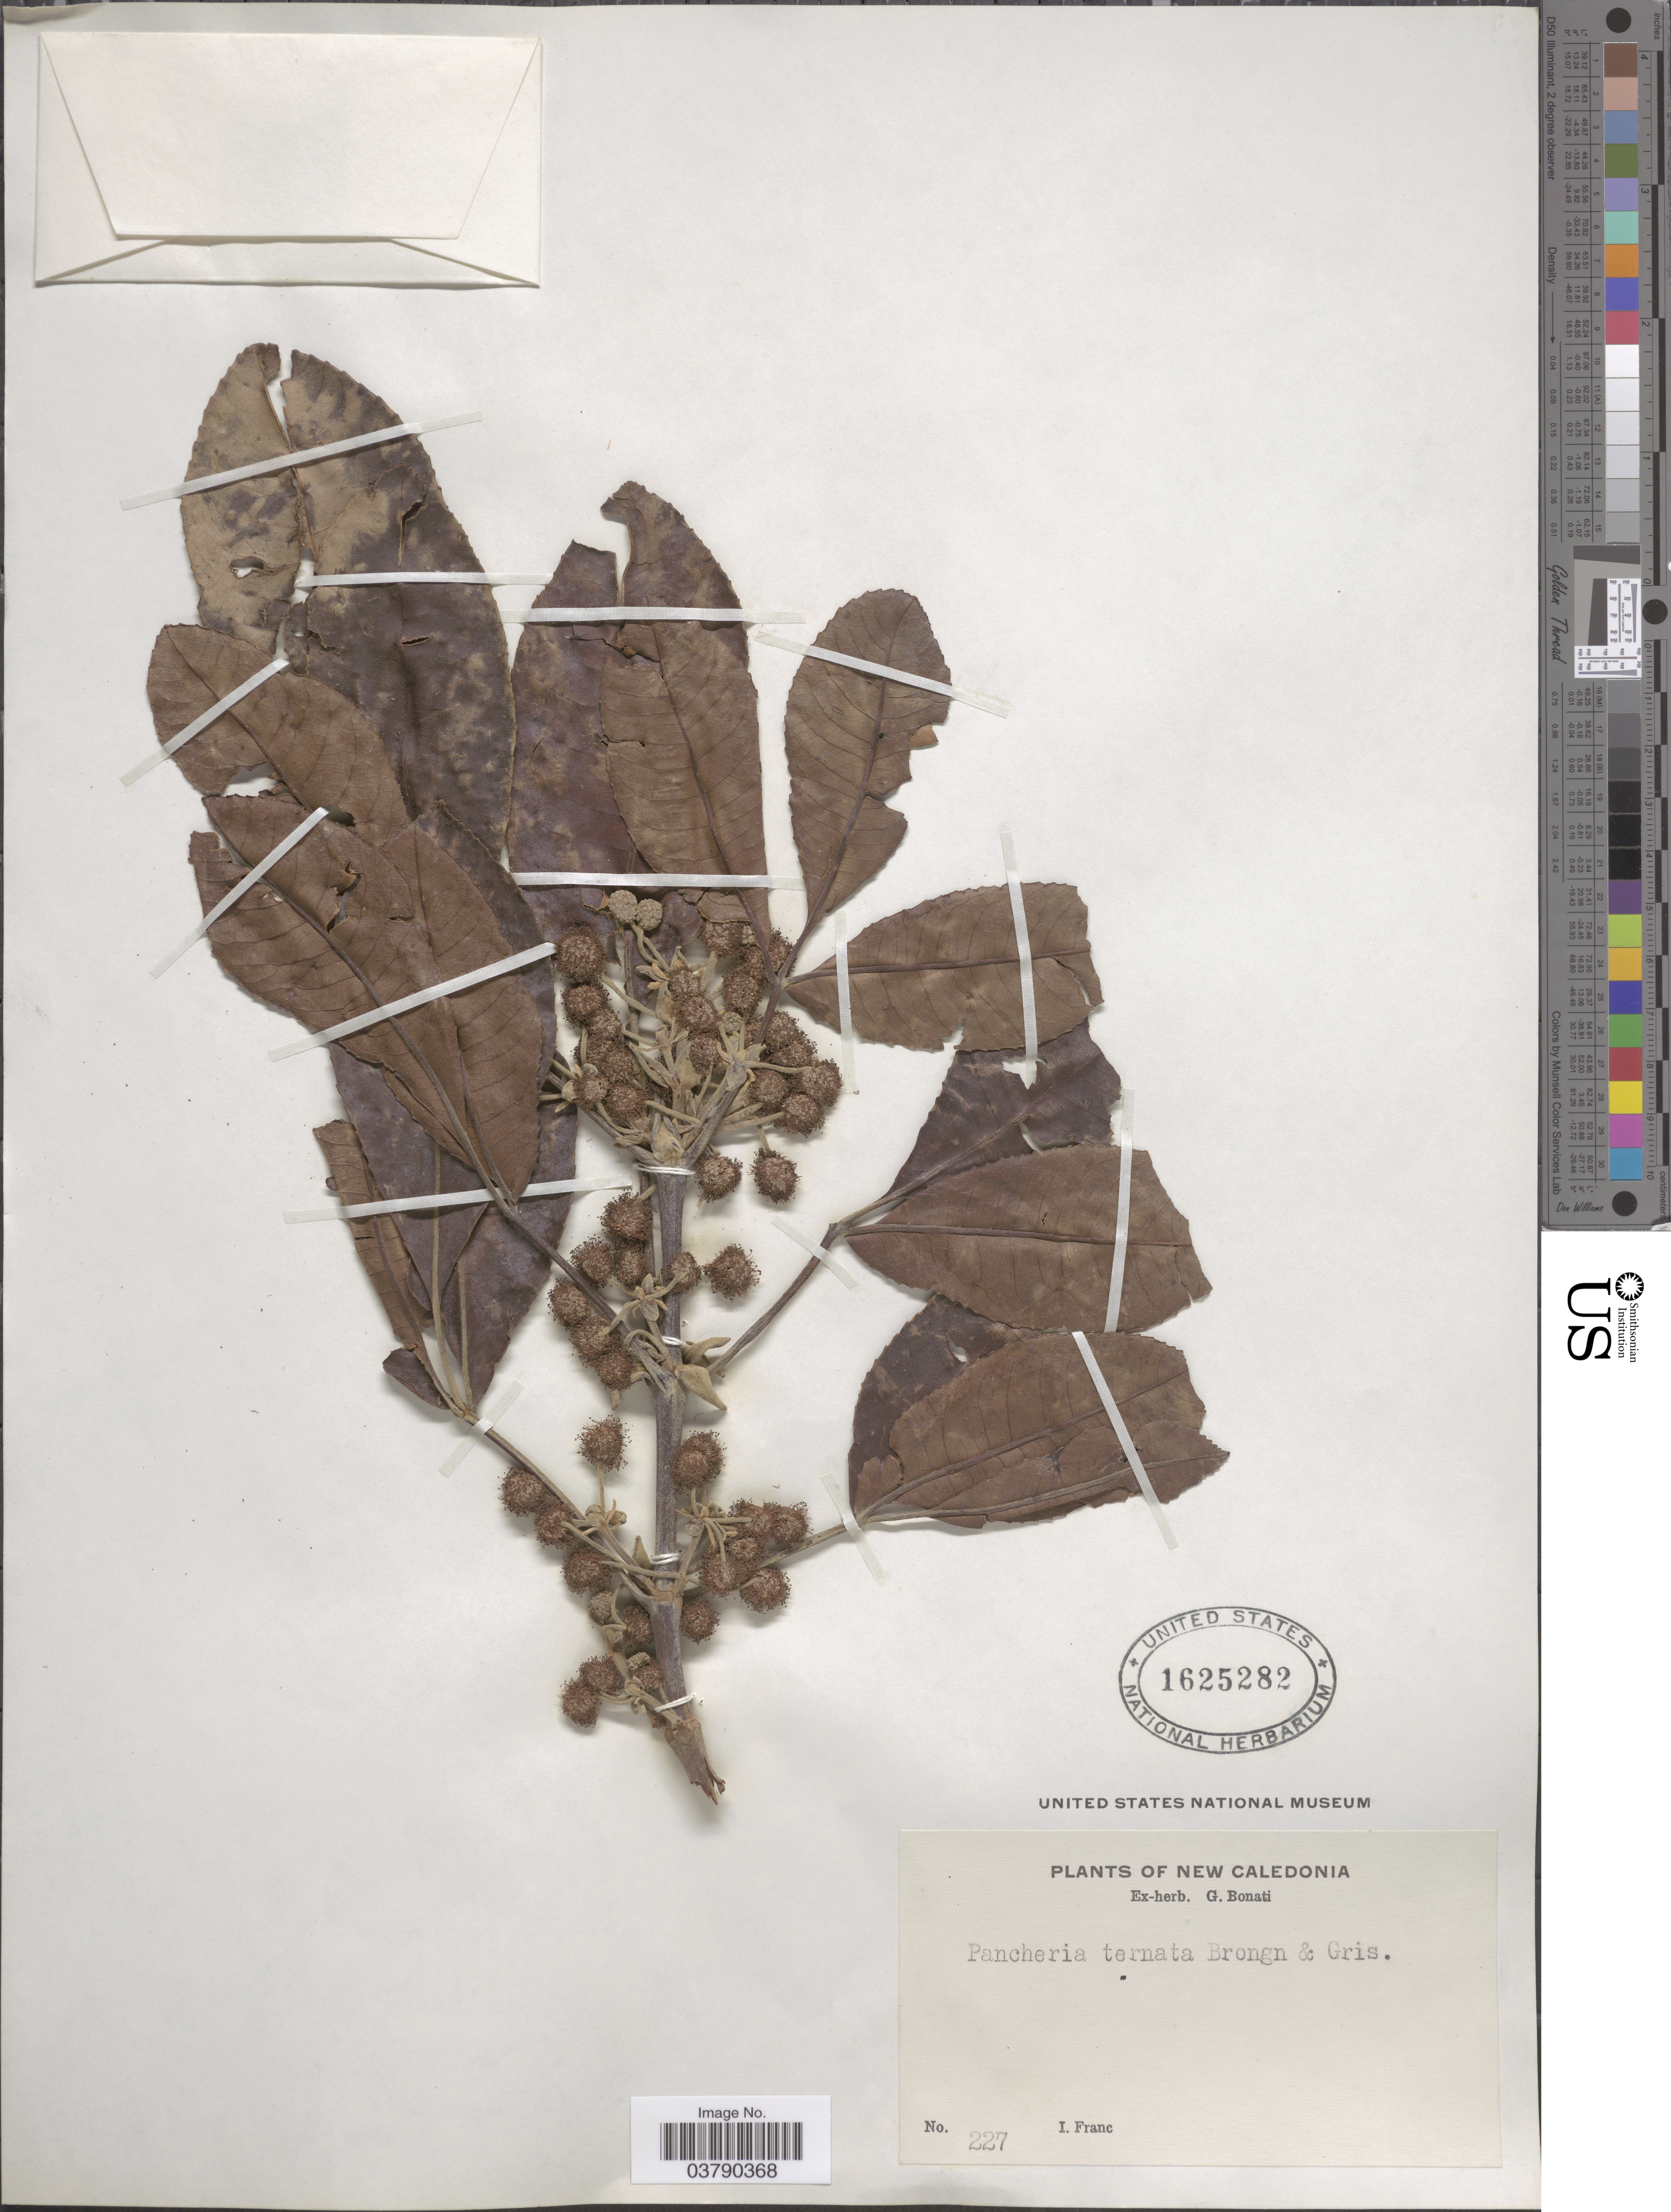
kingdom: Plantae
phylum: Tracheophyta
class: Magnoliopsida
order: Oxalidales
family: Cunoniaceae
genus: Pancheria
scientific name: Pancheria ternata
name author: Brongn. & Gris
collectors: I. Franc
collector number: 227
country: New Caledonia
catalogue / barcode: US 1625282